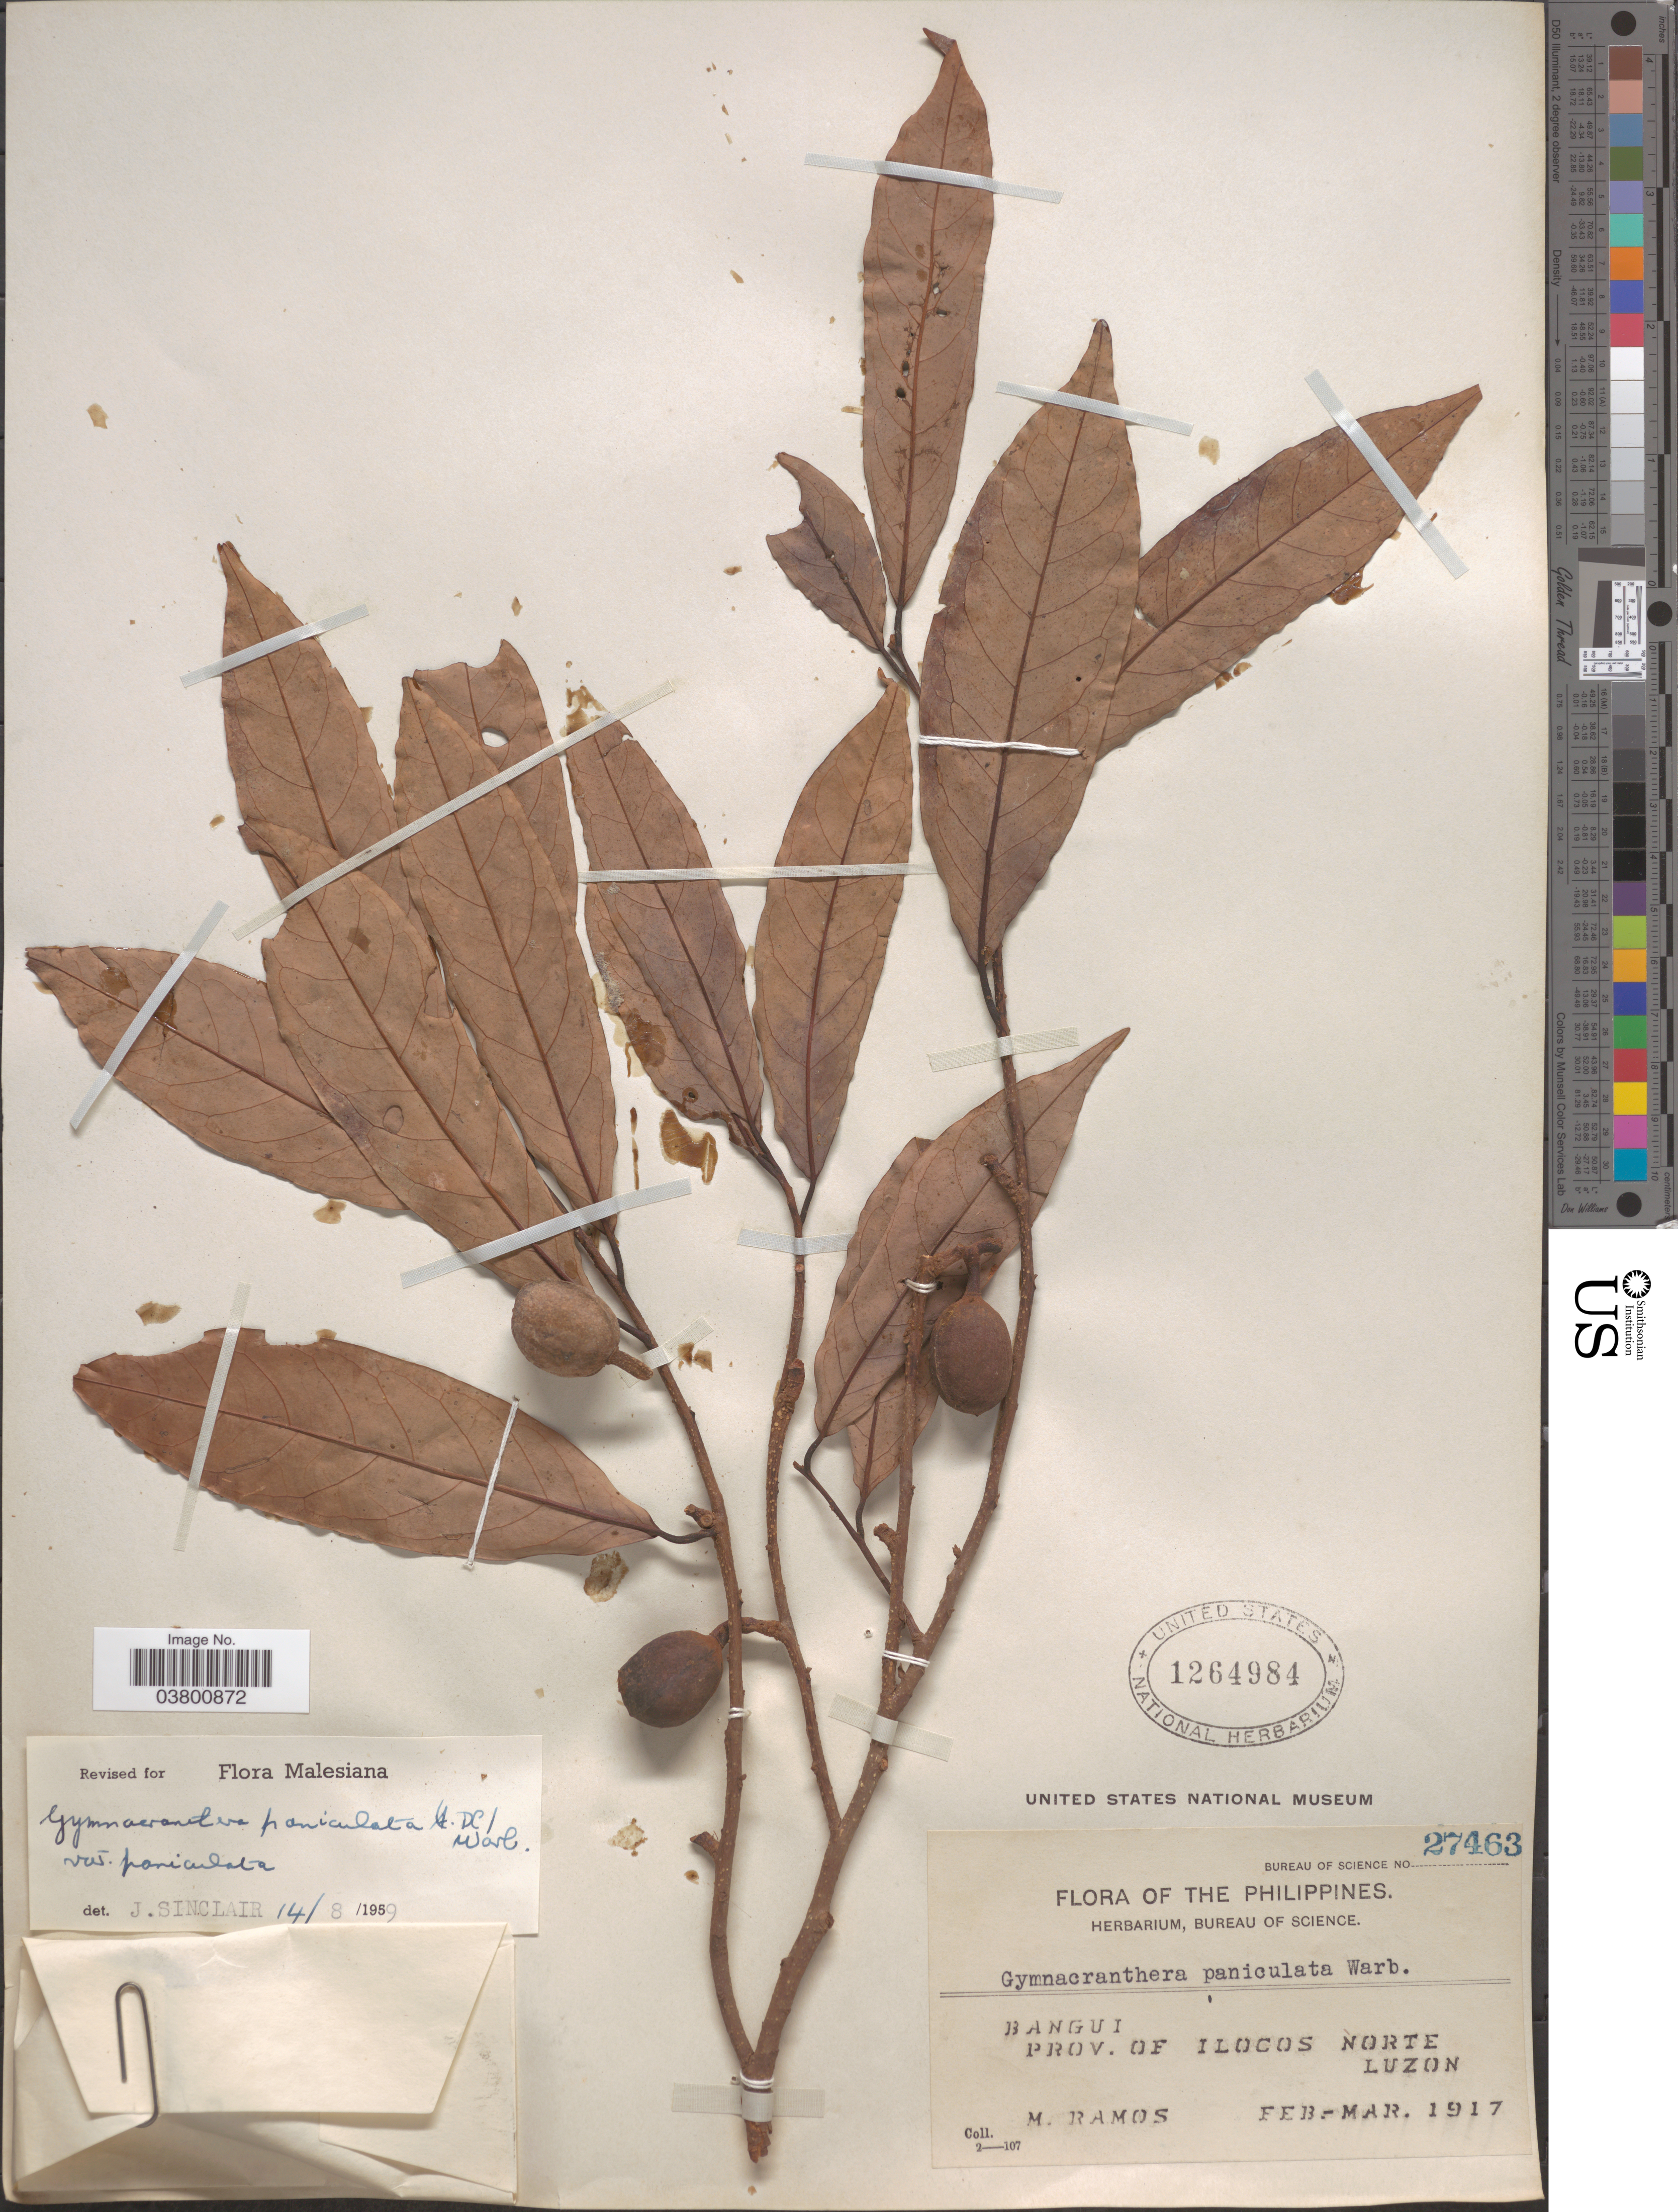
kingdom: Plantae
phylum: Tracheophyta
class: Magnoliopsida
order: Magnoliales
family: Myristicaceae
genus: Gymnacranthera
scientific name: Gymnacranthera paniculata var. paniculata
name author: (A. DC.) Warb.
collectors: M. Ramos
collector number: Bureau of Science 27463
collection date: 1917-02/1917-03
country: Philippines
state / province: Ilocos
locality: Bangui. Prov. of Ilocos Norte, Luzon.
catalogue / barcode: US 1264984